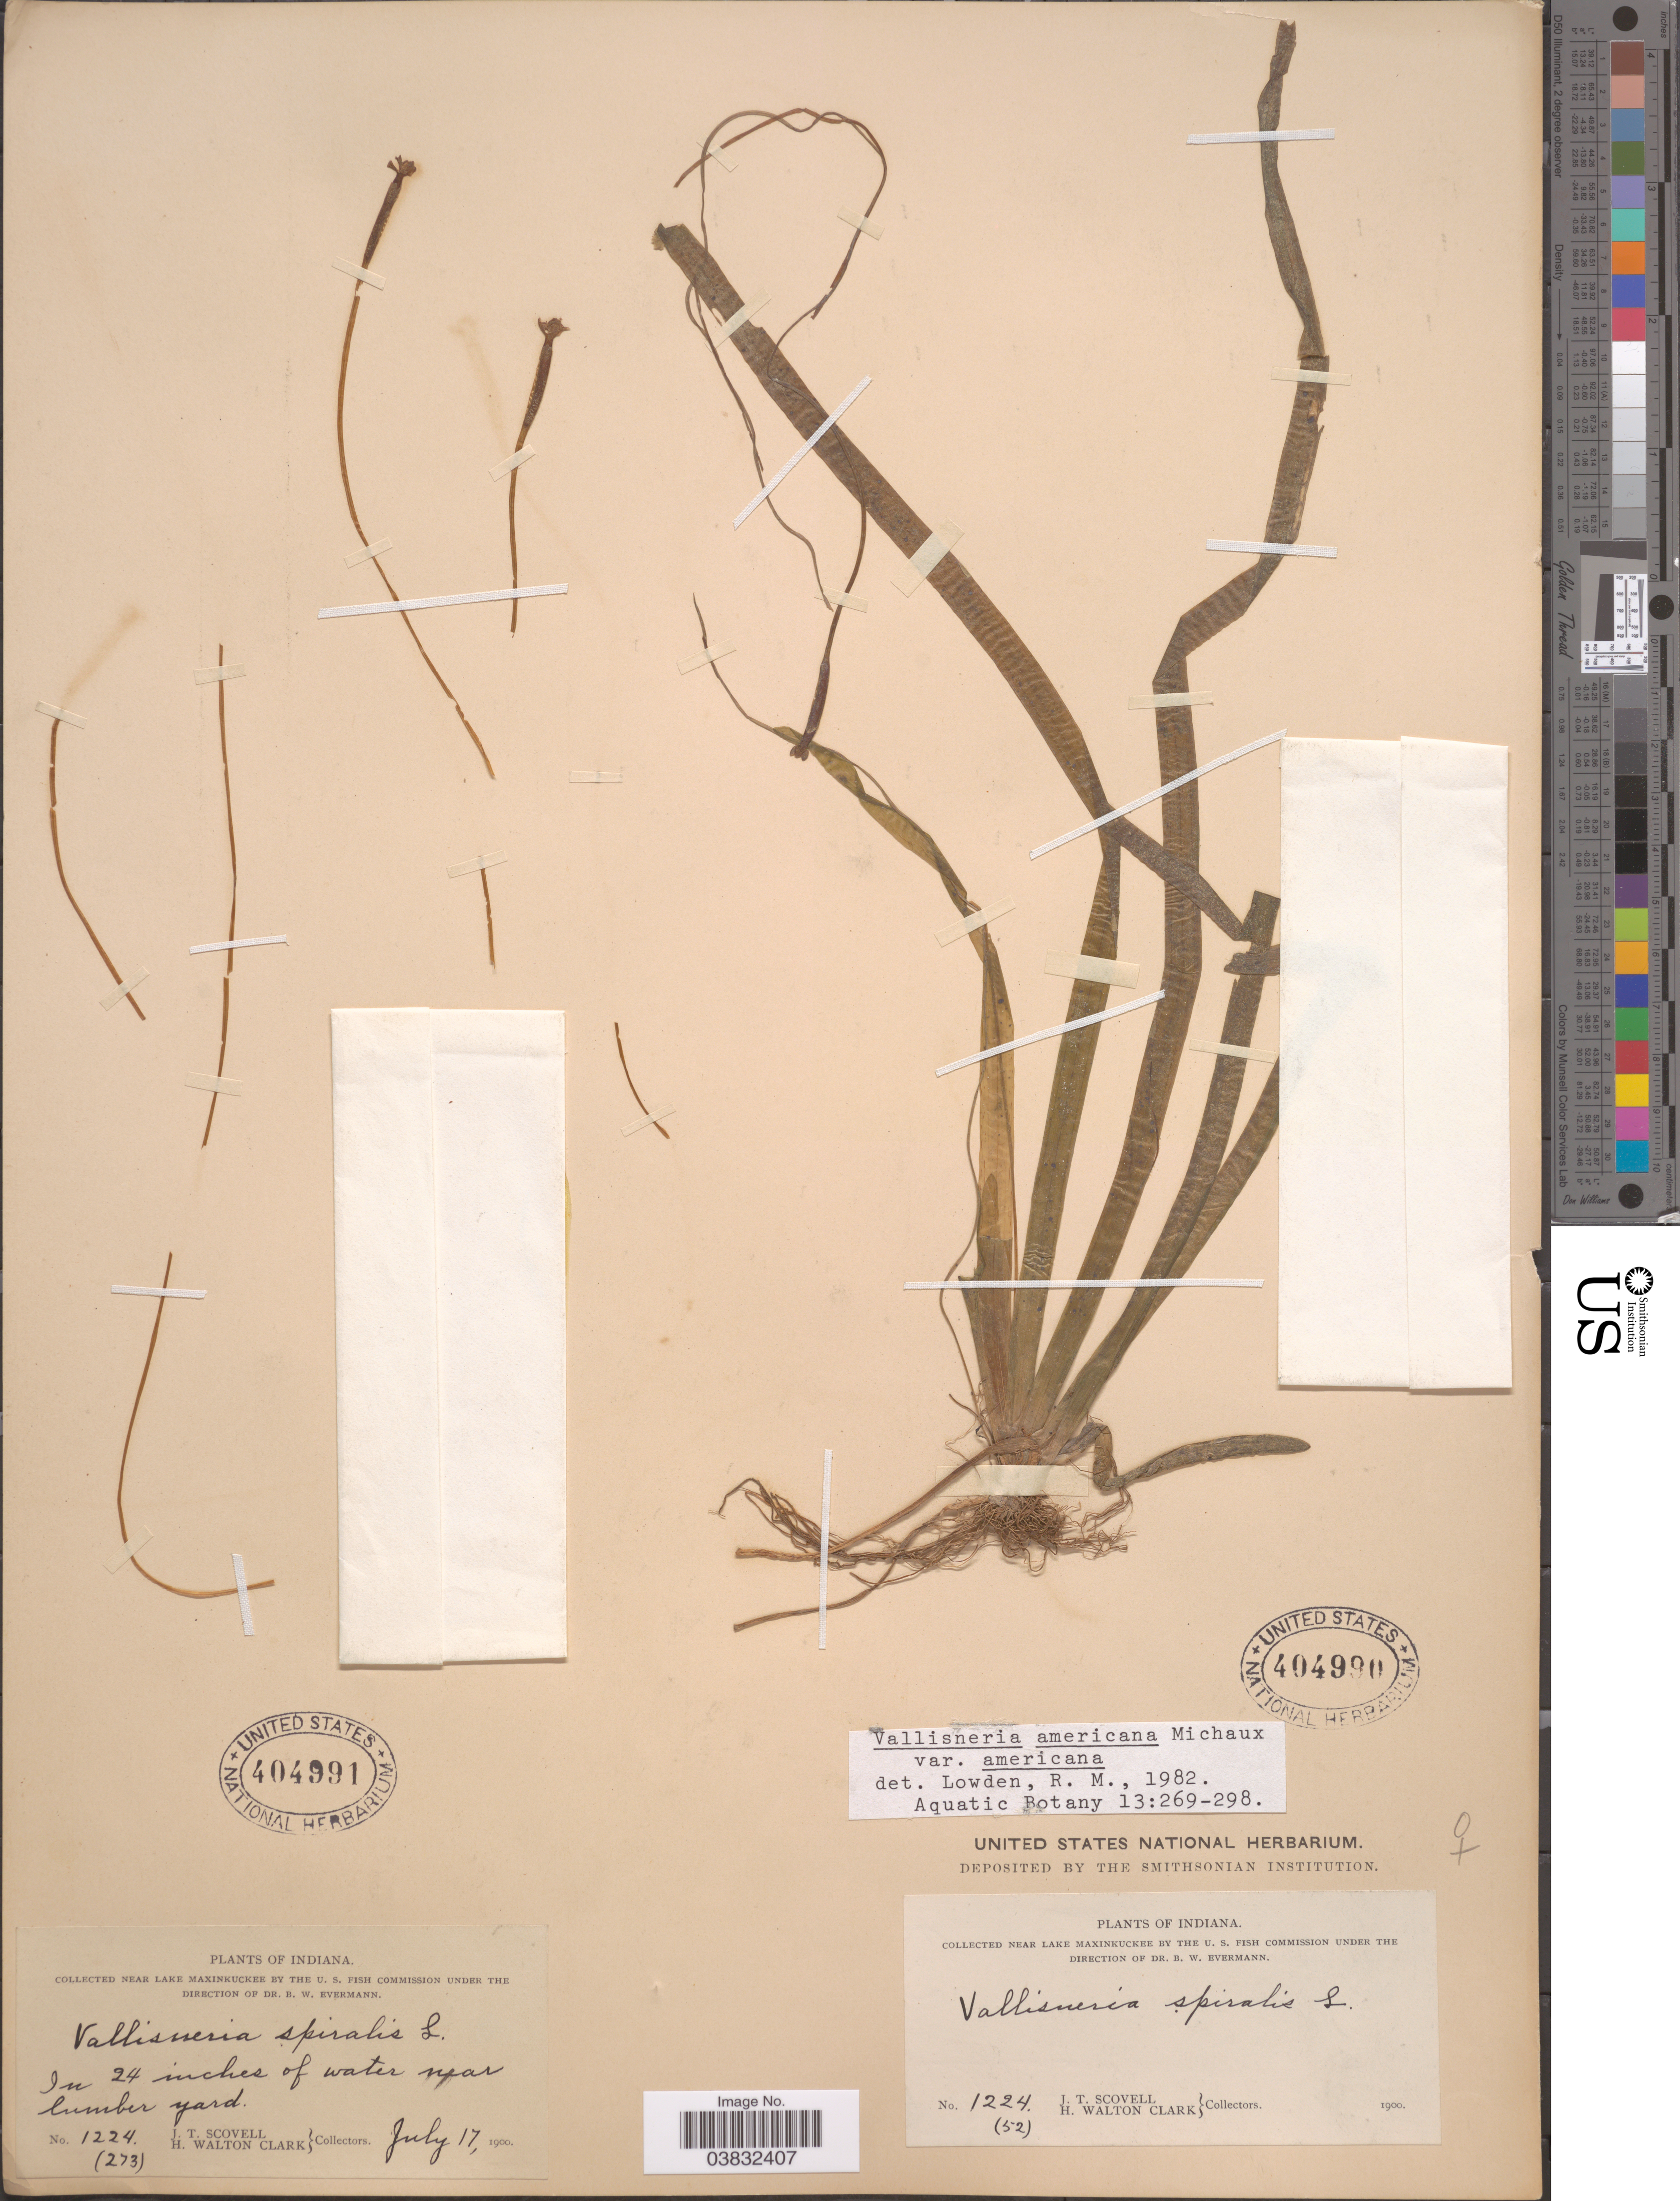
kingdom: Plantae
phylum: Tracheophyta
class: Liliopsida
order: Alismatales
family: Hydrocharitaceae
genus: Vallisneria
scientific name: Vallisneria americana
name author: Michx.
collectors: J. T. Scovell & H. W. Clark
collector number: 1224(52)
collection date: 1900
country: United States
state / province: Indiana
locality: Near Lake Maxinkuckee.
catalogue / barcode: US 404990